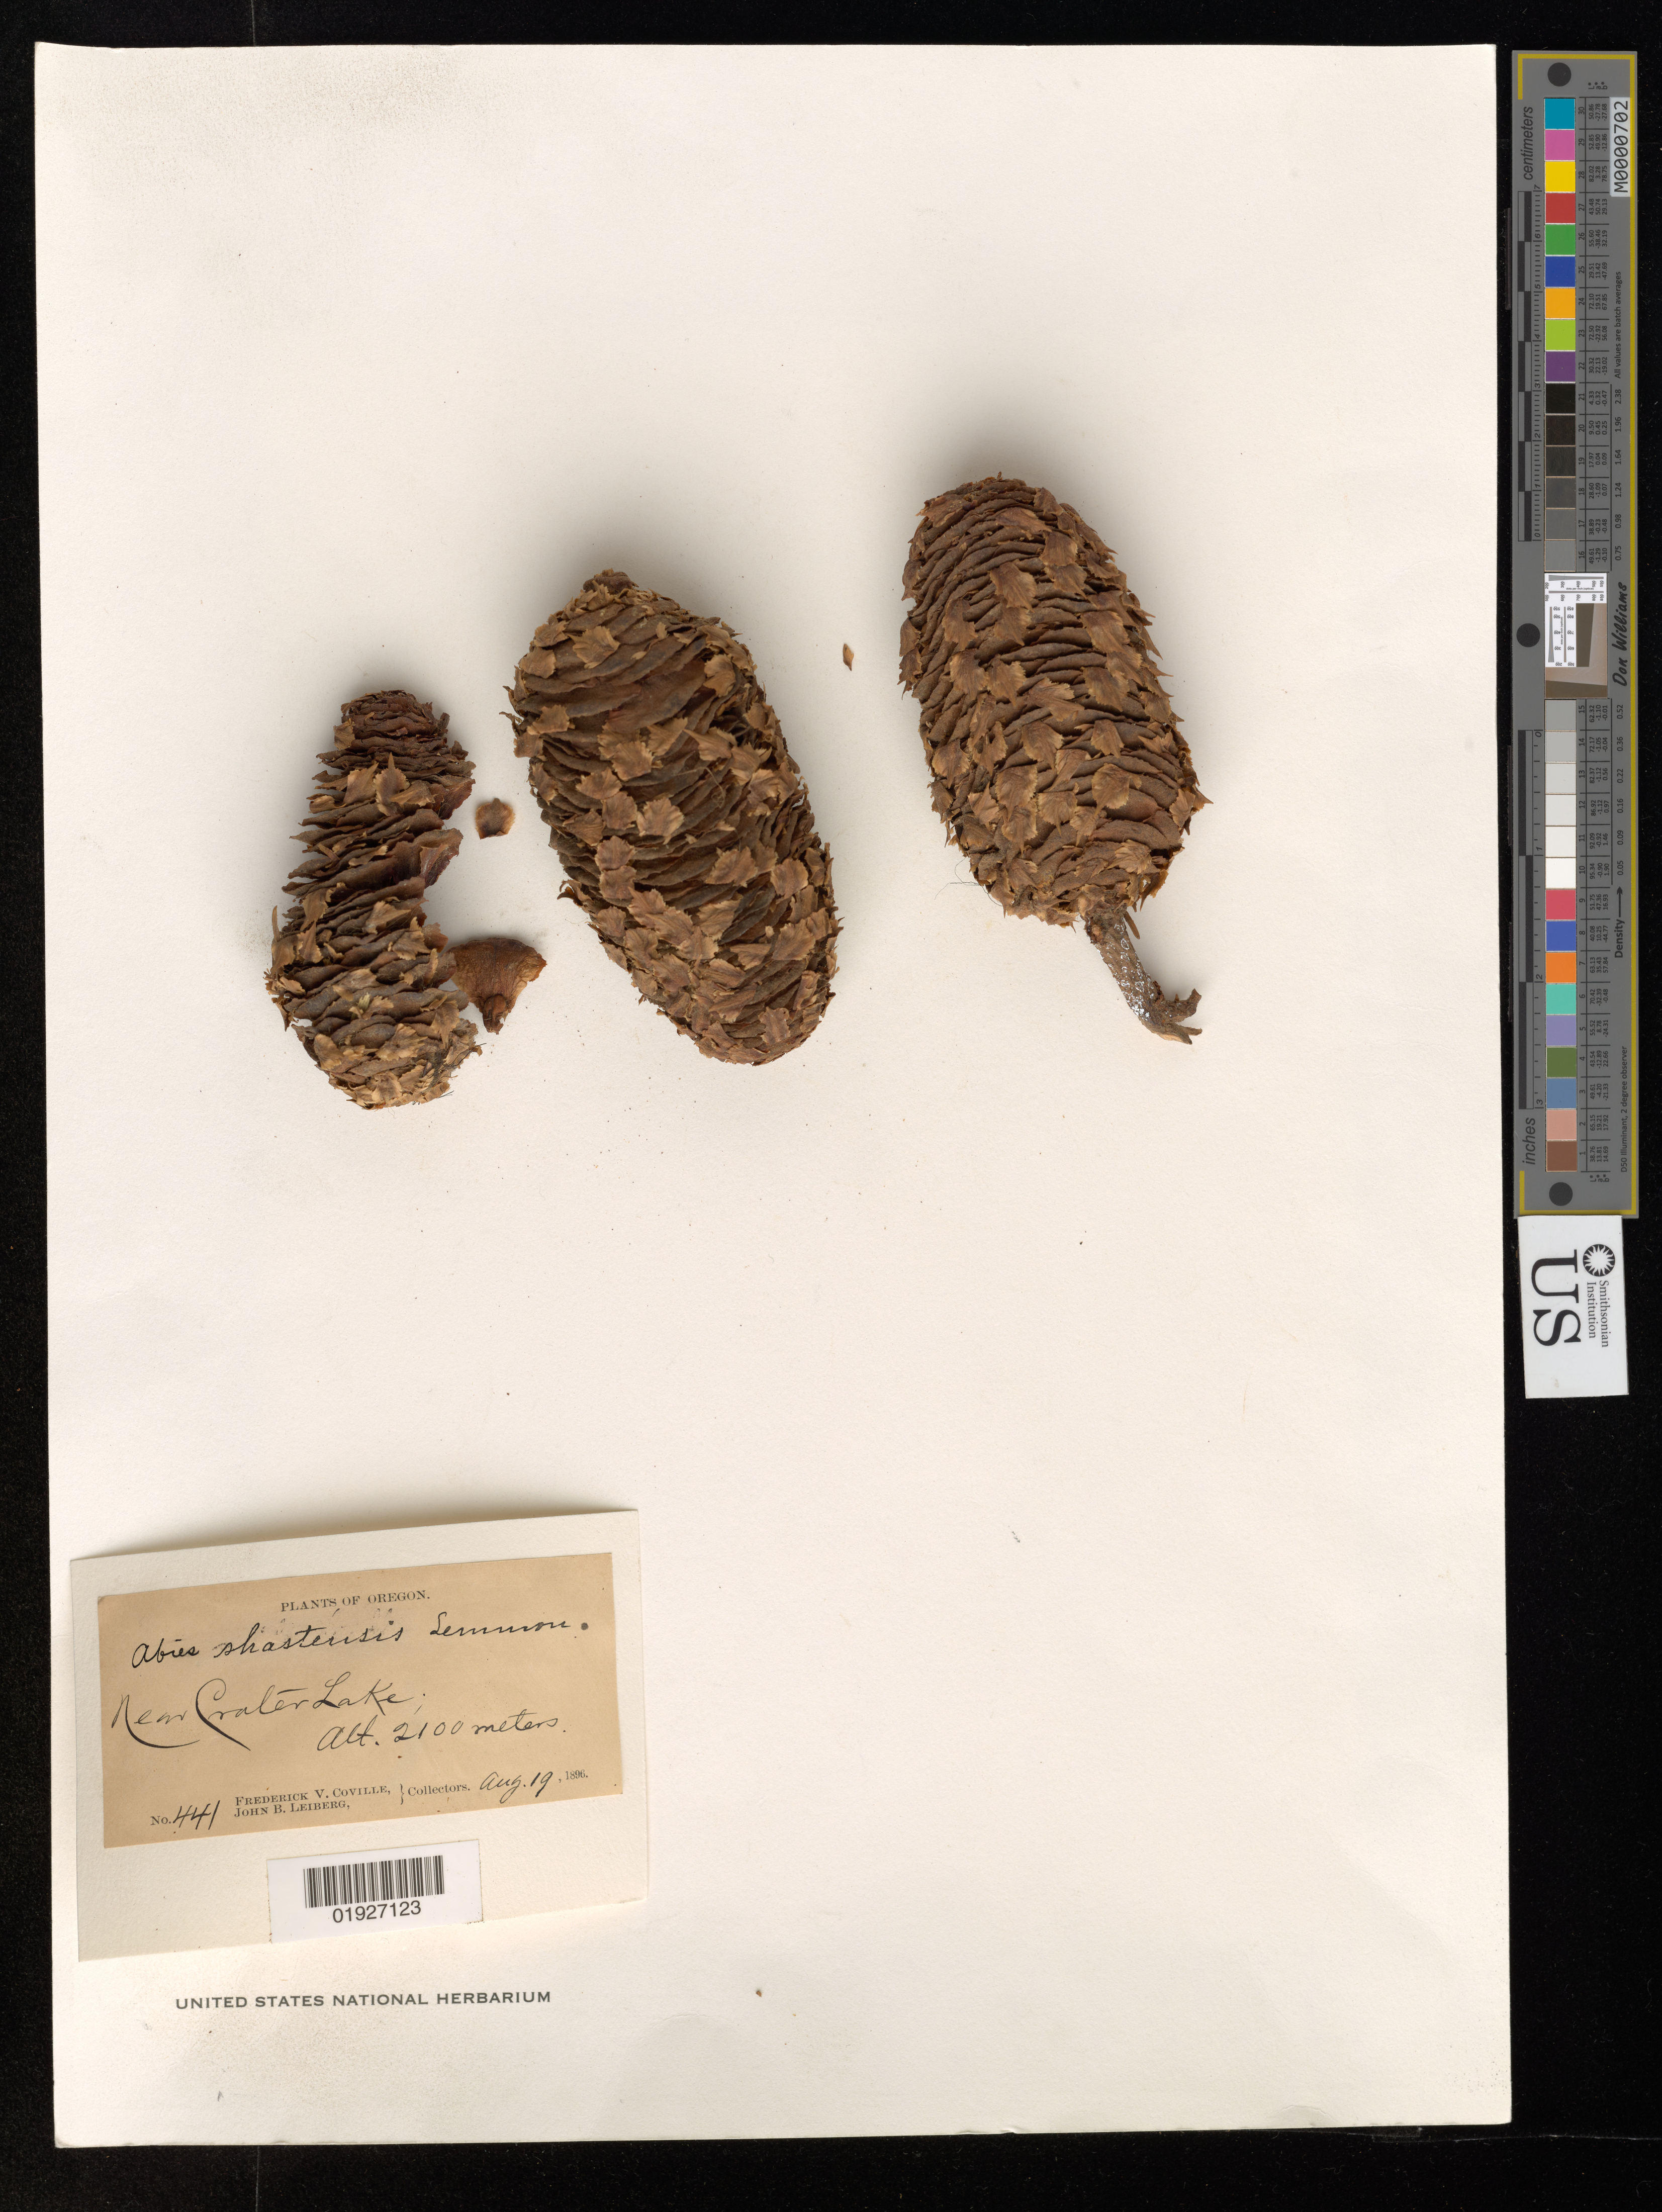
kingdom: Plantae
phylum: Tracheophyta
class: Pinopsida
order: Pinales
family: Pinaceae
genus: Abies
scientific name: Abies magnifica var. shastensis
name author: Lemmon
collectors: F. V. Coville & J. Leiberg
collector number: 441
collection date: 1896-08-19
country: United States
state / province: Oregon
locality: Near Crater Lake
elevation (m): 2100